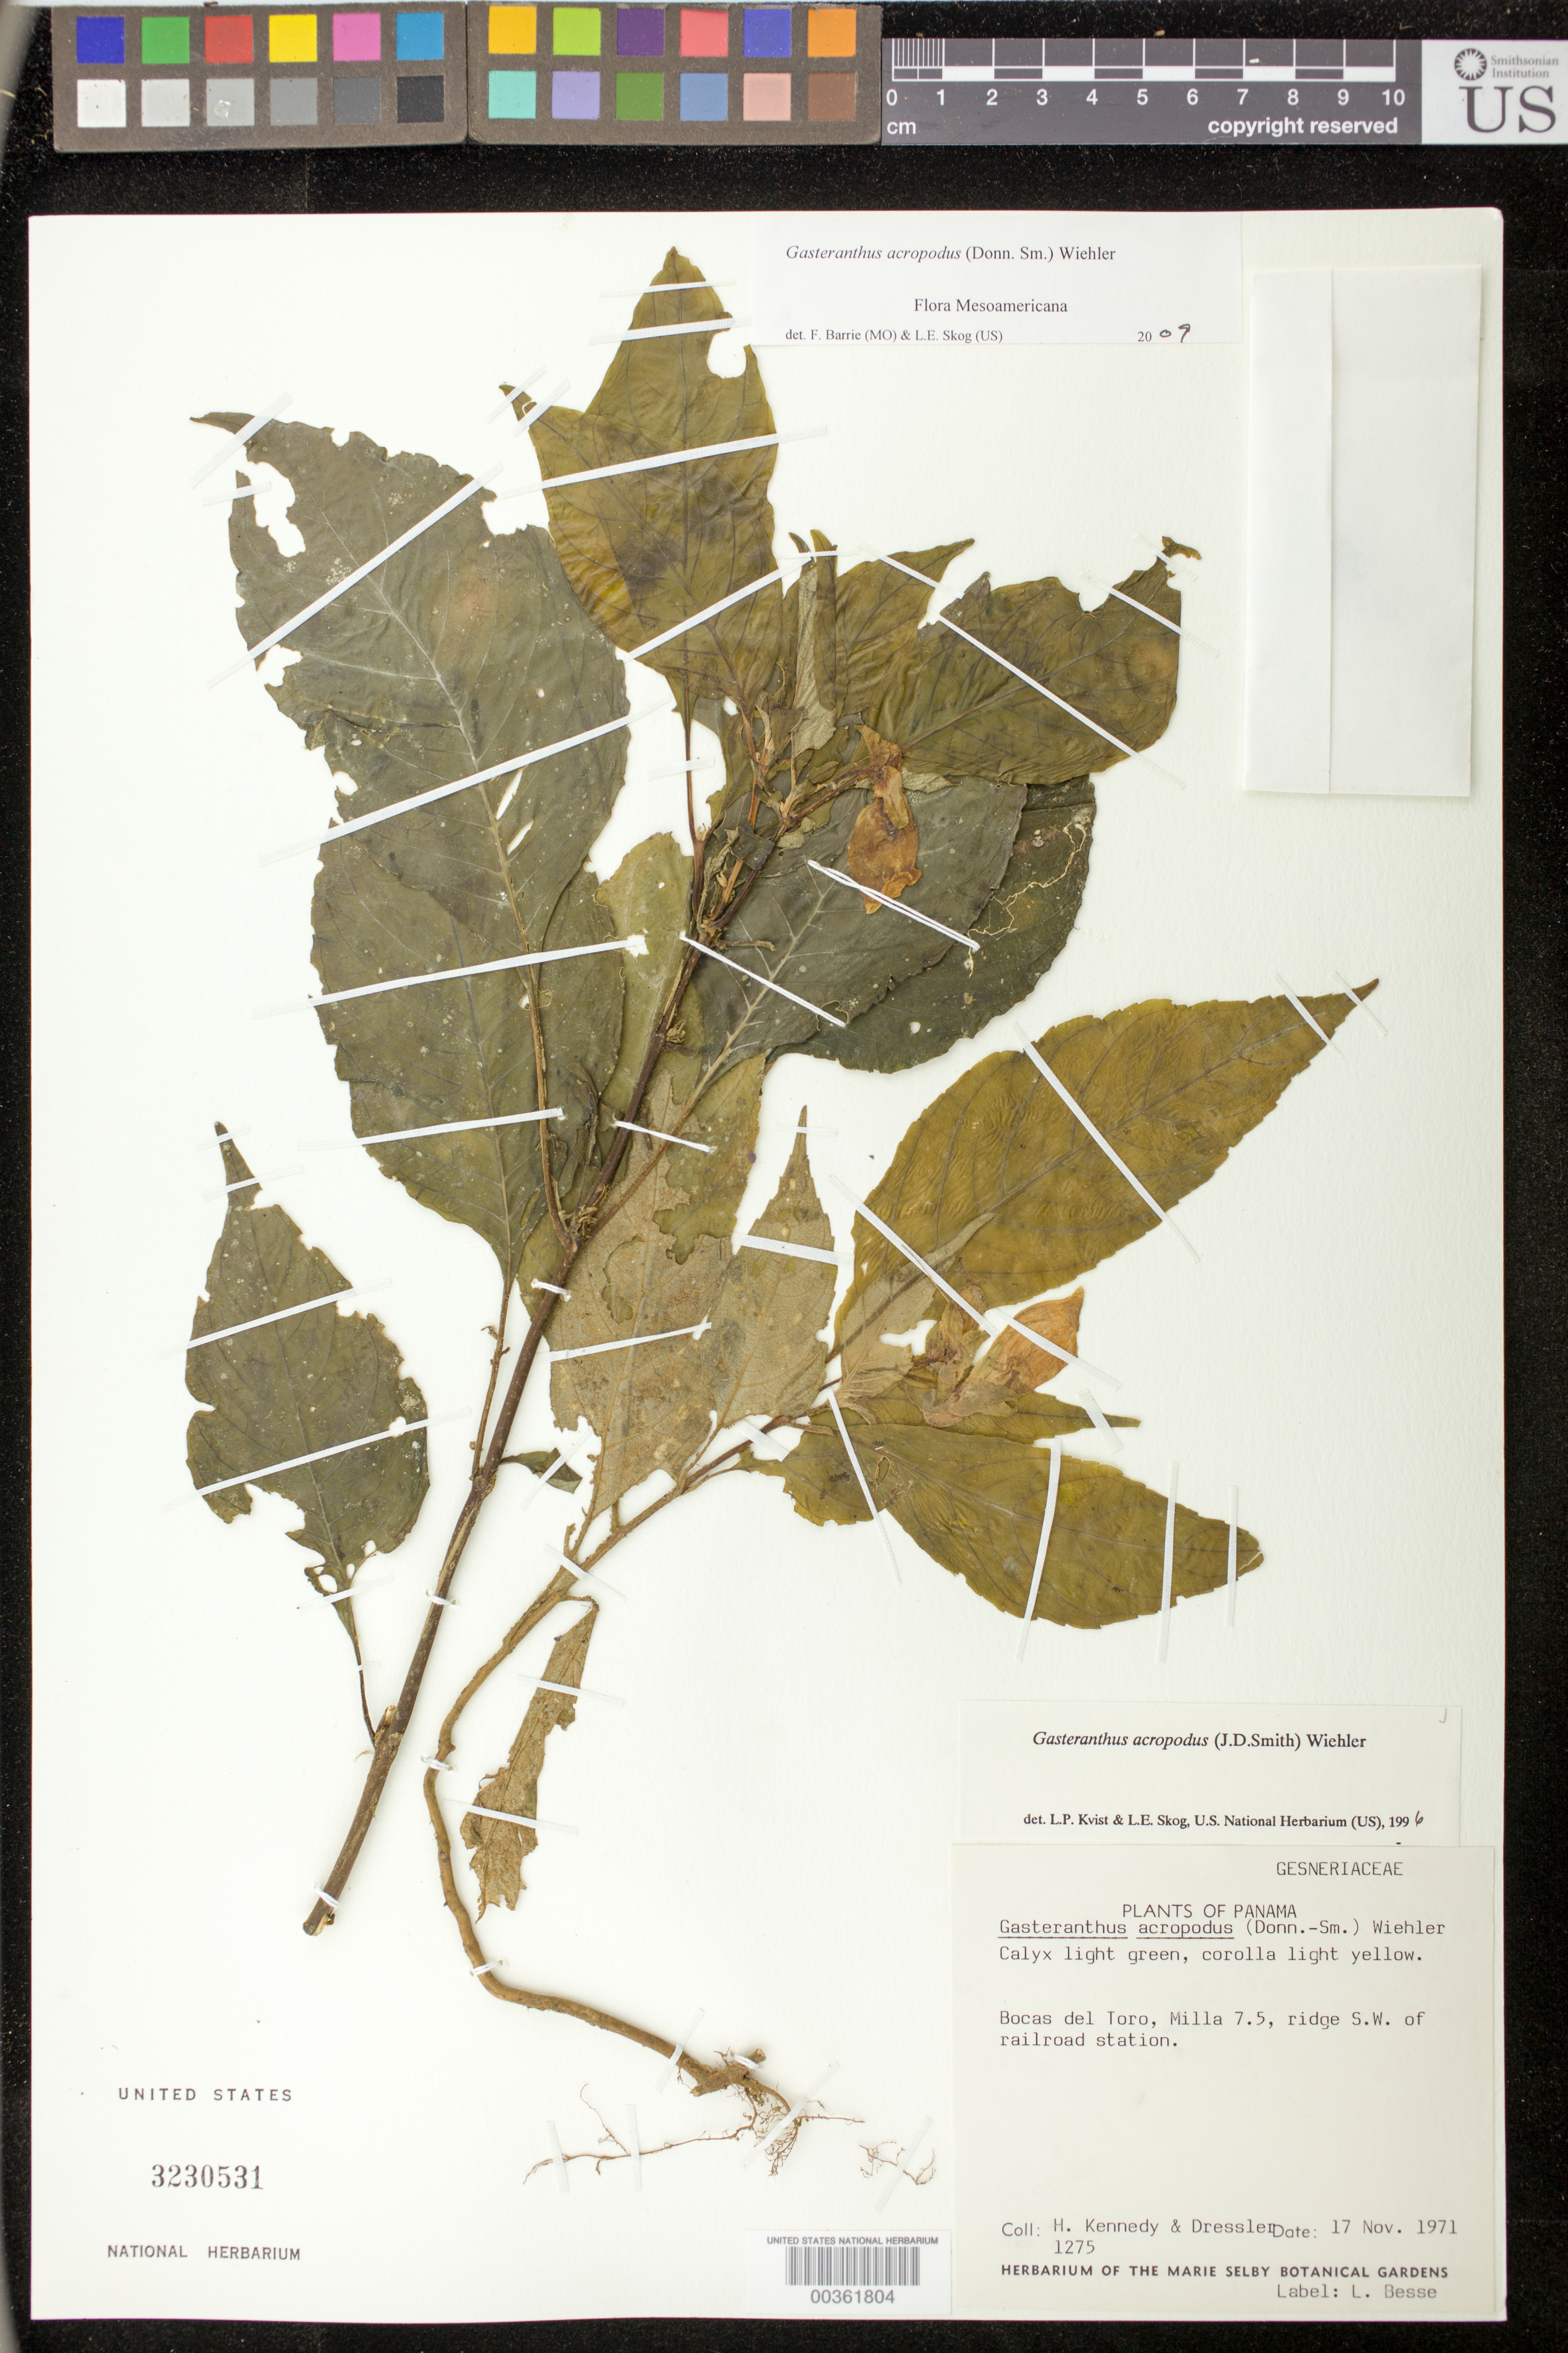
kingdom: Plantae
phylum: Tracheophyta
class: Magnoliopsida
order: Lamiales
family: Gesneriaceae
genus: Gasteranthus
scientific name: Gasteranthus acropodus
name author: (Donn. Sm.) Wiehler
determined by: Skog, Laurence E.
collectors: H. Kennedy & R. Dressler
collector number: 1275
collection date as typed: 17 Nov 1971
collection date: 1971-11-17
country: Panama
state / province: Bocas del Toro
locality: Milla 7.5, ridge SW of railroad station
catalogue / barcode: US 3230531